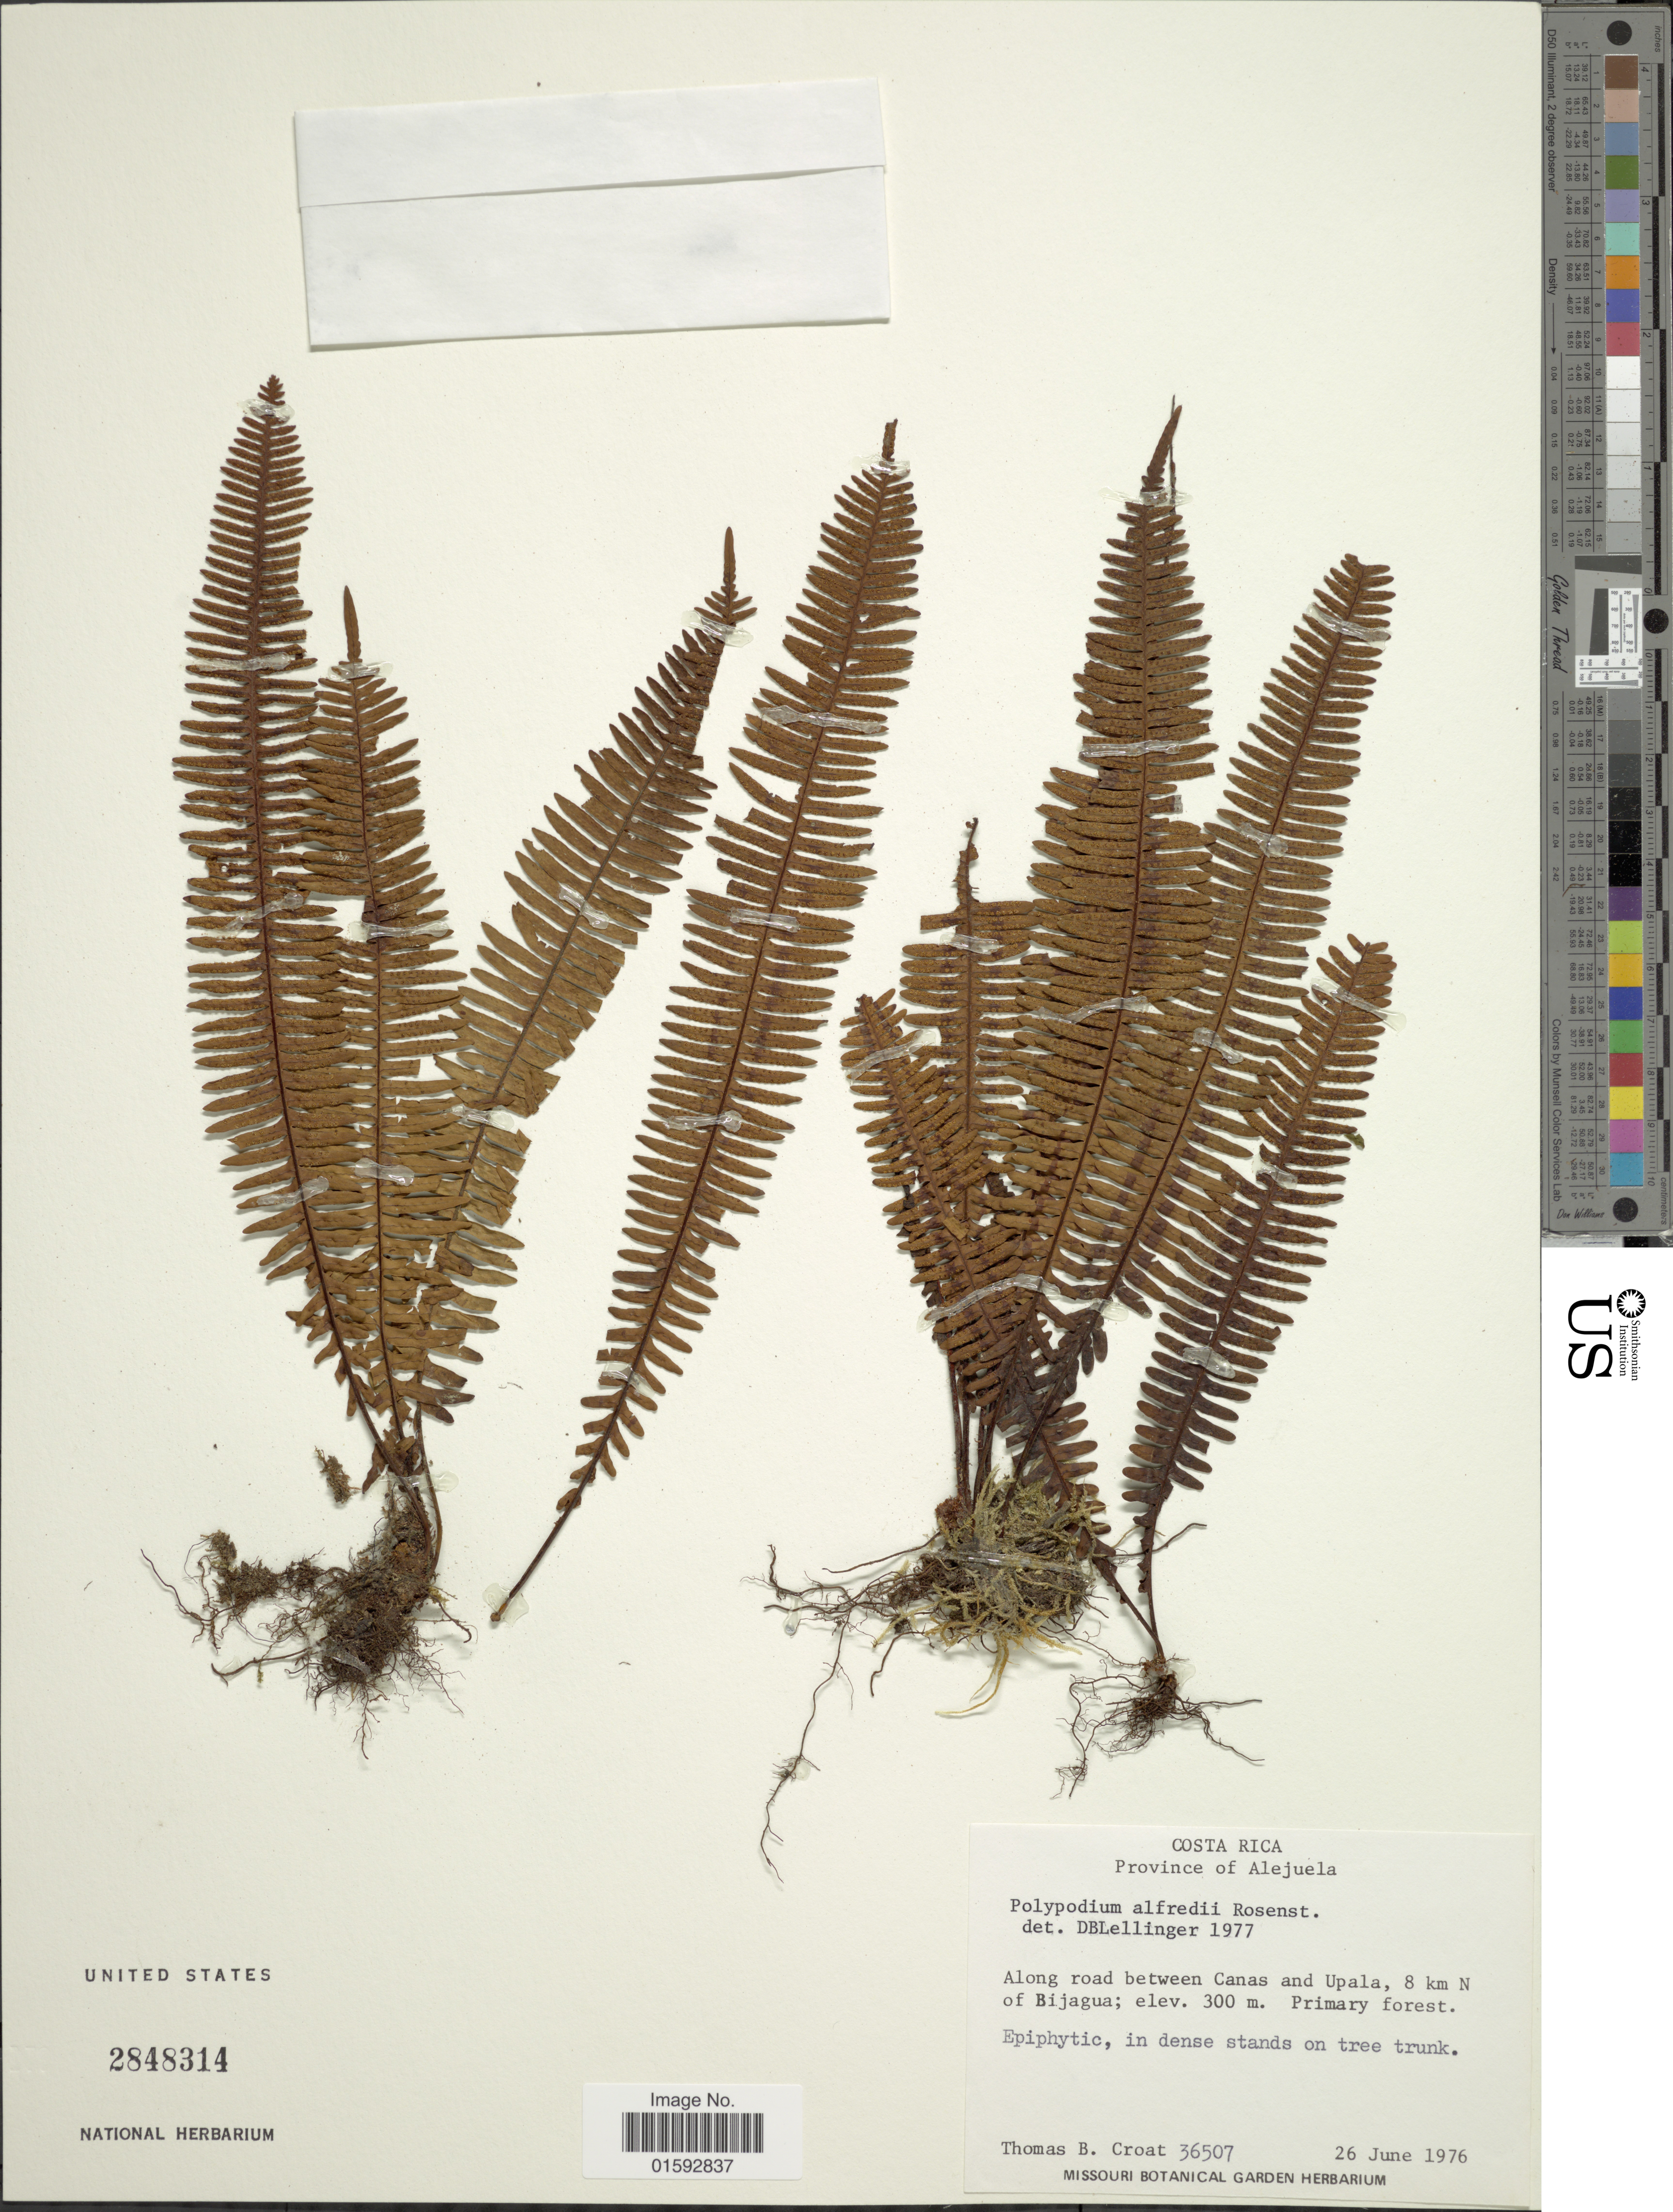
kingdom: Plantae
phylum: Tracheophyta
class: Polypodiopsida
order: Polypodiales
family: Polypodiaceae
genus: Pecluma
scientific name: Pecluma alfredii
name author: (Rosenst.) M.G. Price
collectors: T. B. Croat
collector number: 36507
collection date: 1976-06-26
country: Costa Rica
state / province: Alajuela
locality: Along road between Canas and Upala, 8 km N of Bijagua. Primary forest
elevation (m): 300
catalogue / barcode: US 2848314